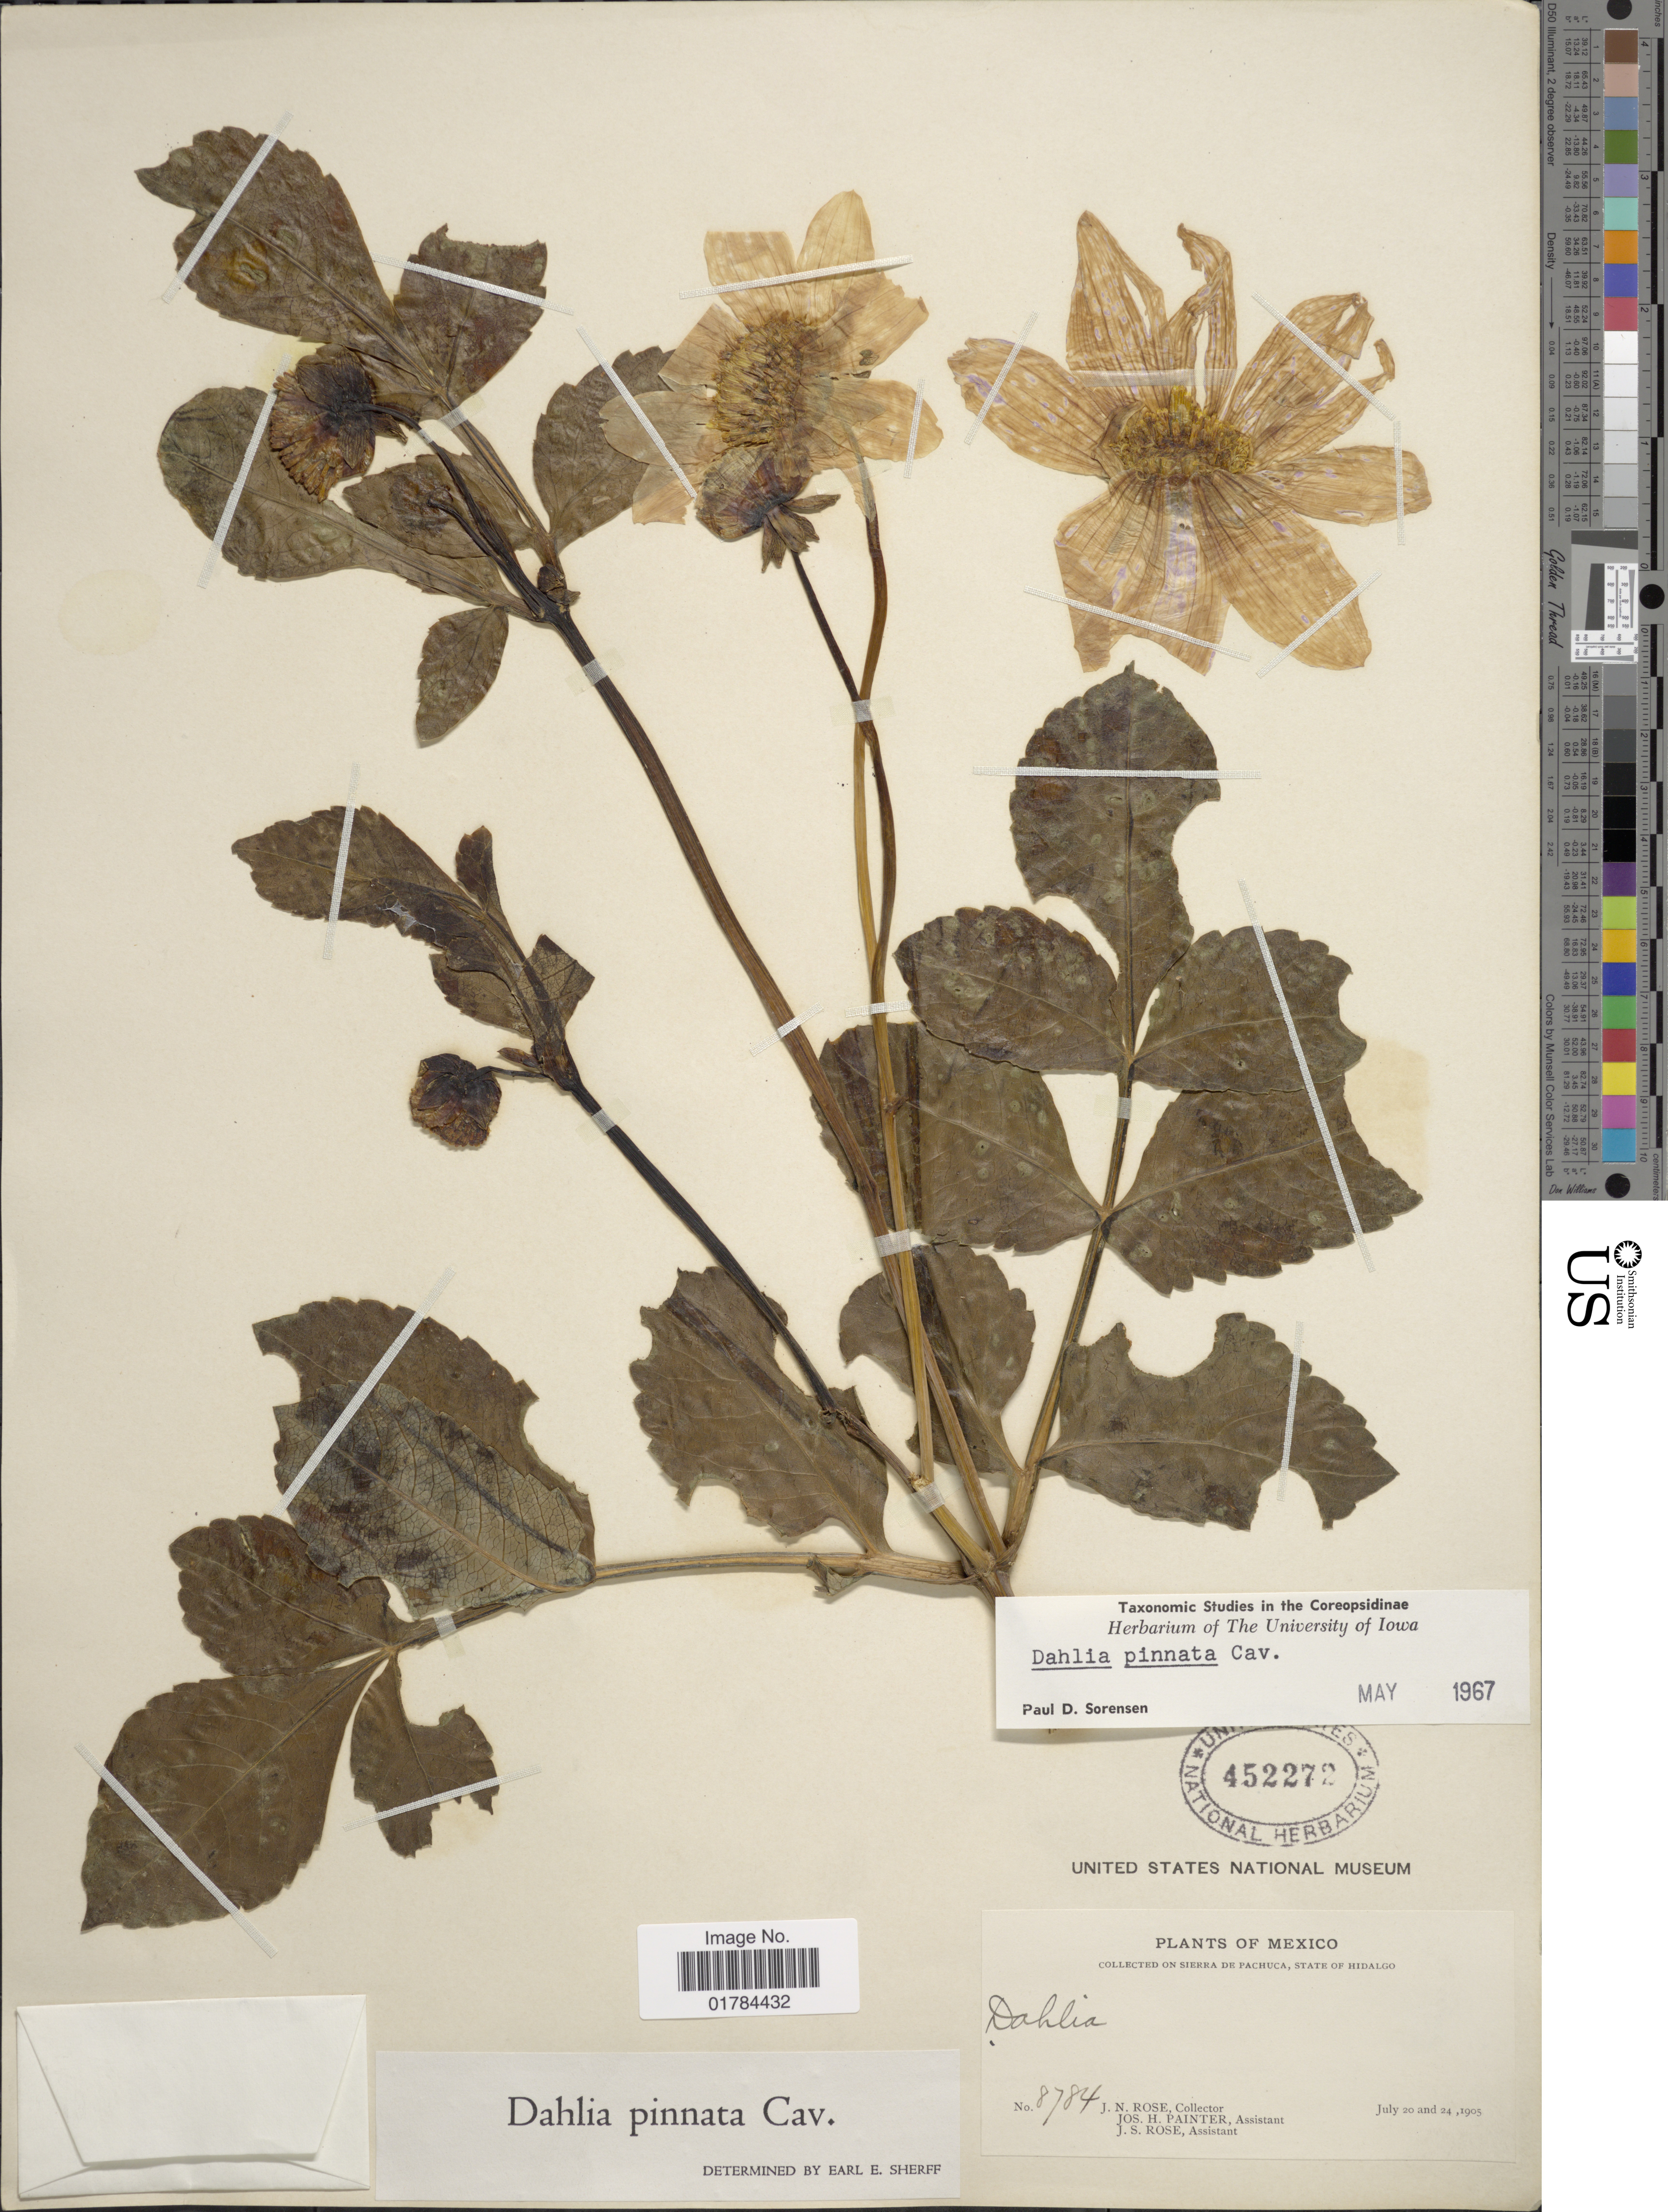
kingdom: Plantae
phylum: Tracheophyta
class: Magnoliopsida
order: Asterales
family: Asteraceae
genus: Dahlia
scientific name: Dahlia pinnata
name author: Cav.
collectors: J. N. Rose, J. H. Painter & J. S. Rose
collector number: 8784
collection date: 1905-07-20/1905-07-24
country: Mexico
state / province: Hidalgo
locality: Sierra de Pachuca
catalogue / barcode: US 452272